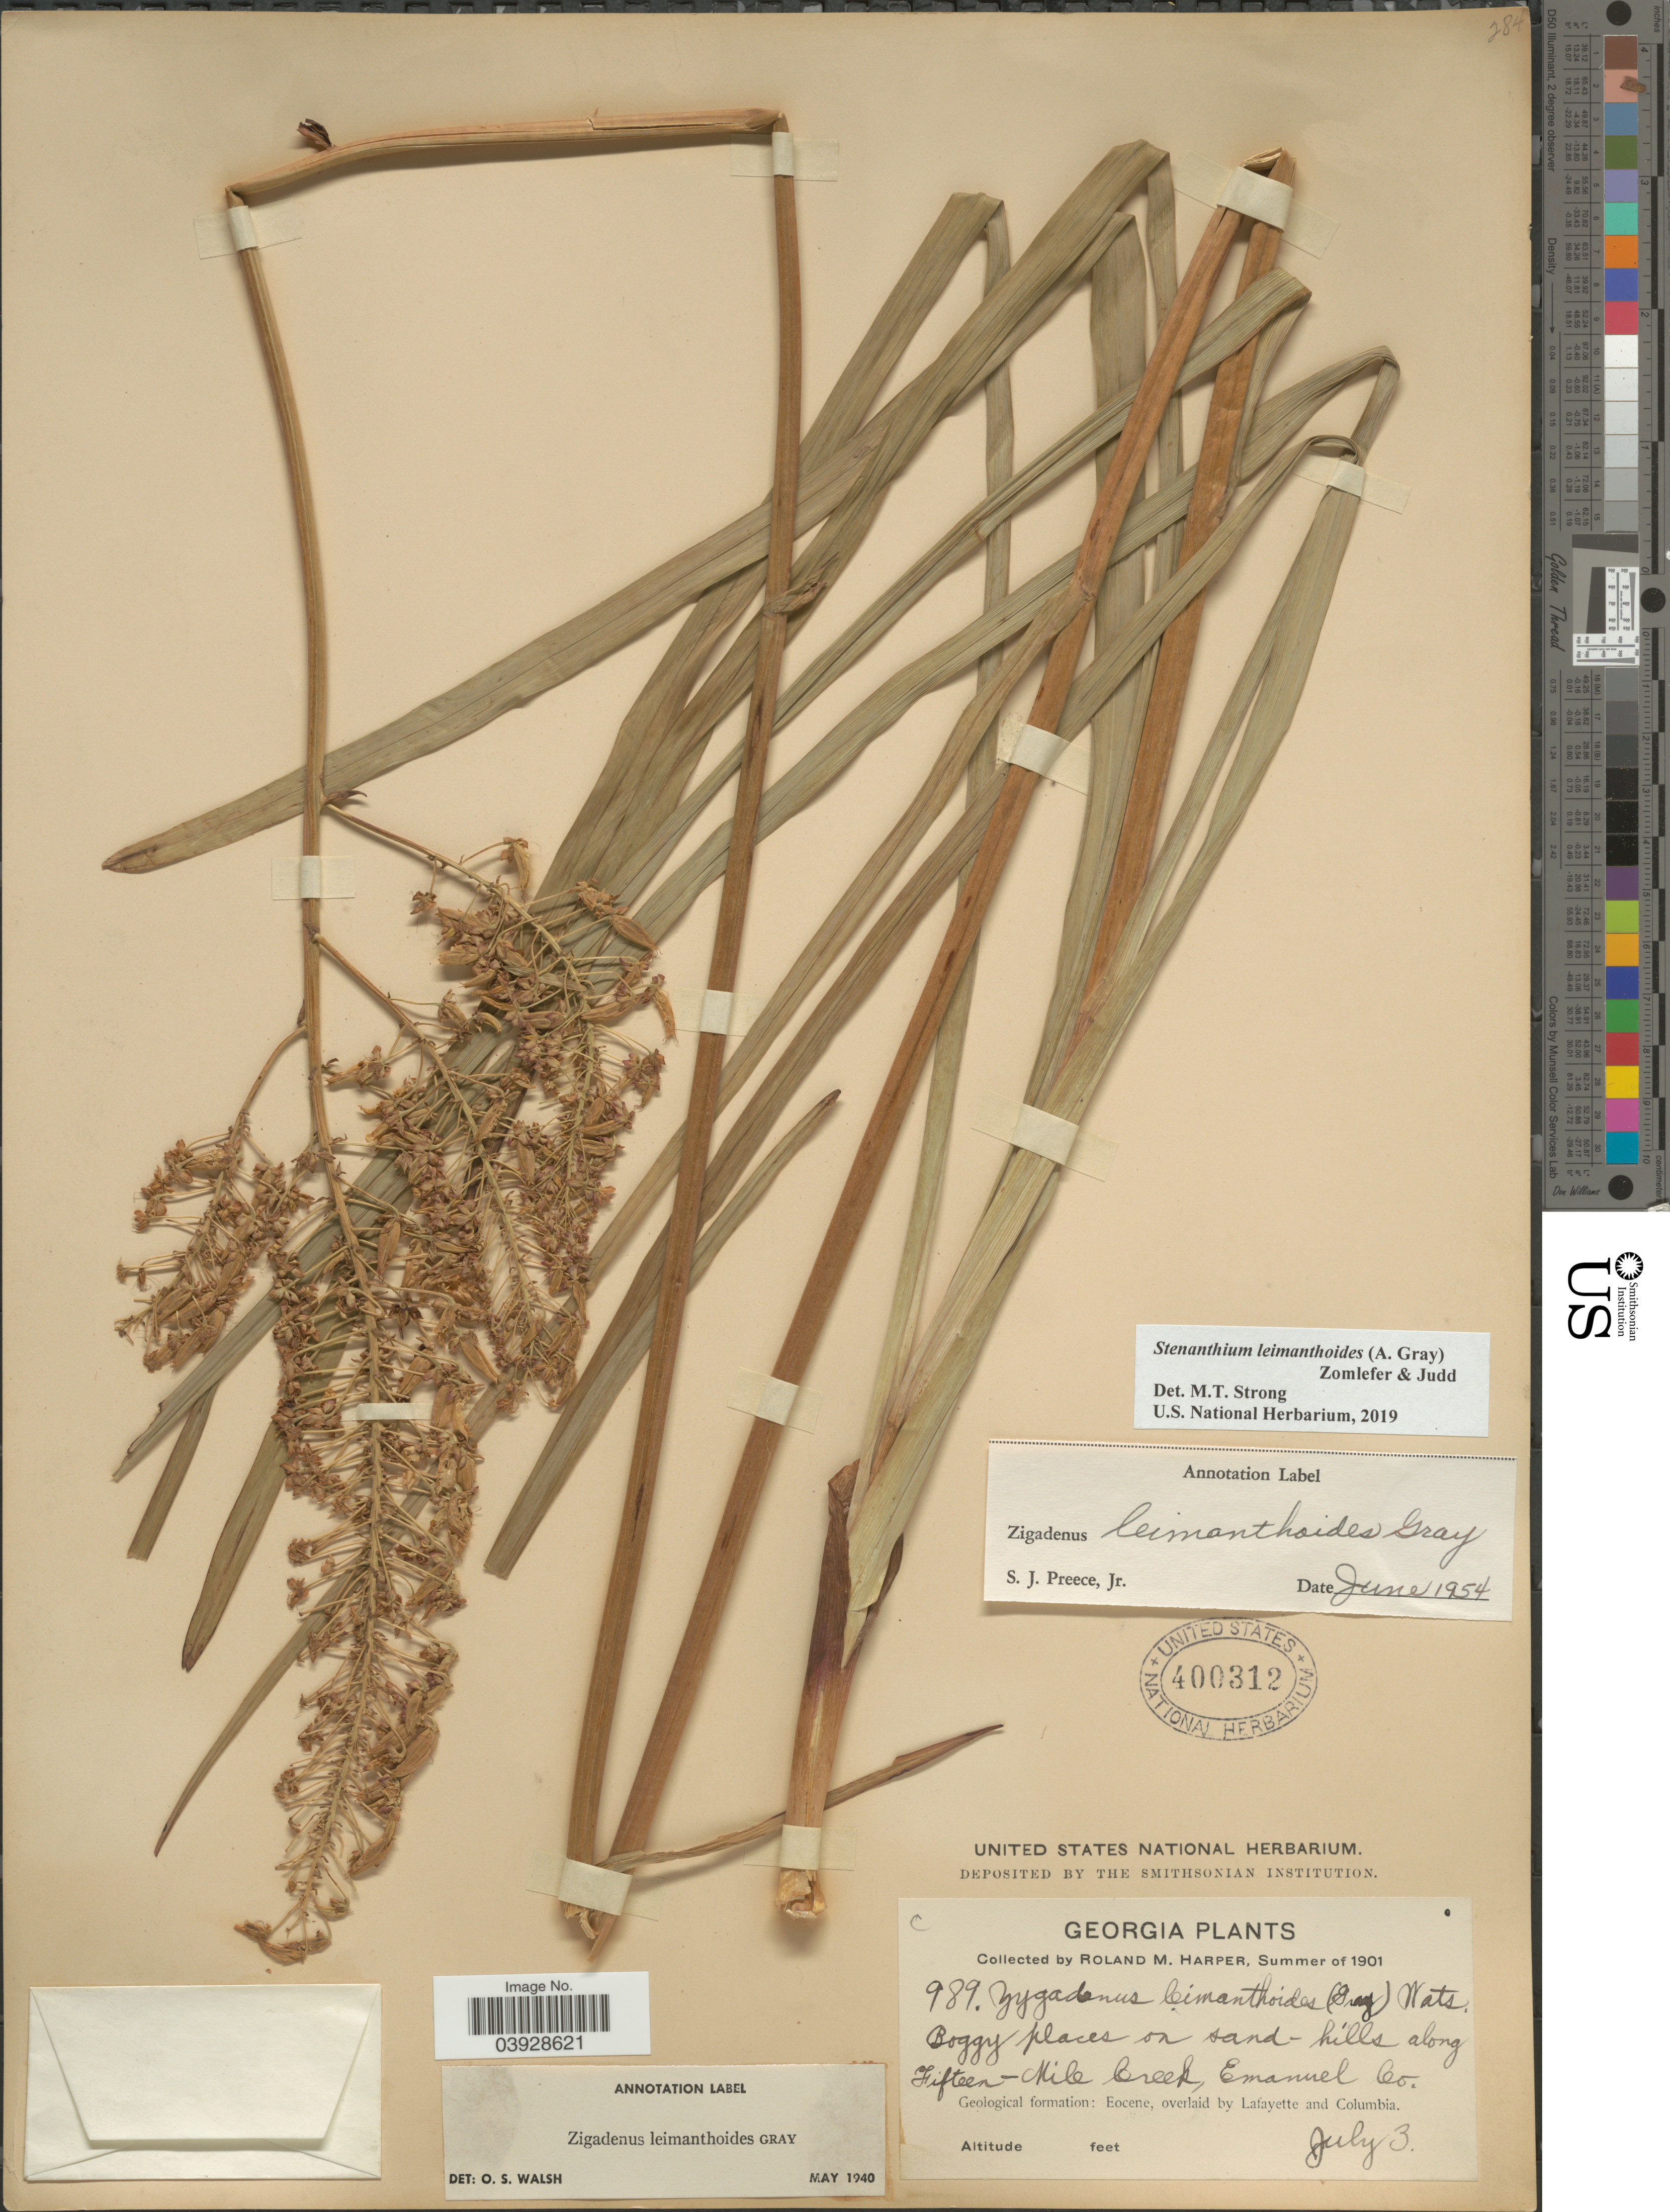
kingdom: Plantae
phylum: Tracheophyta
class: Liliopsida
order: Liliales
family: Melanthiaceae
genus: Stenanthium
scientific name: Stenanthium leimanthoides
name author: (A. Gray) Zomlefer & Judd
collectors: R. M. Harper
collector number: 989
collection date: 1901-07-03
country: United States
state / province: Georgia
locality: Along Fifteen-Mile Creek, Emanuel Co. Geological formation: Eocene, overlaid by Lafayette and Columbia.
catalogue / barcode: US 400312